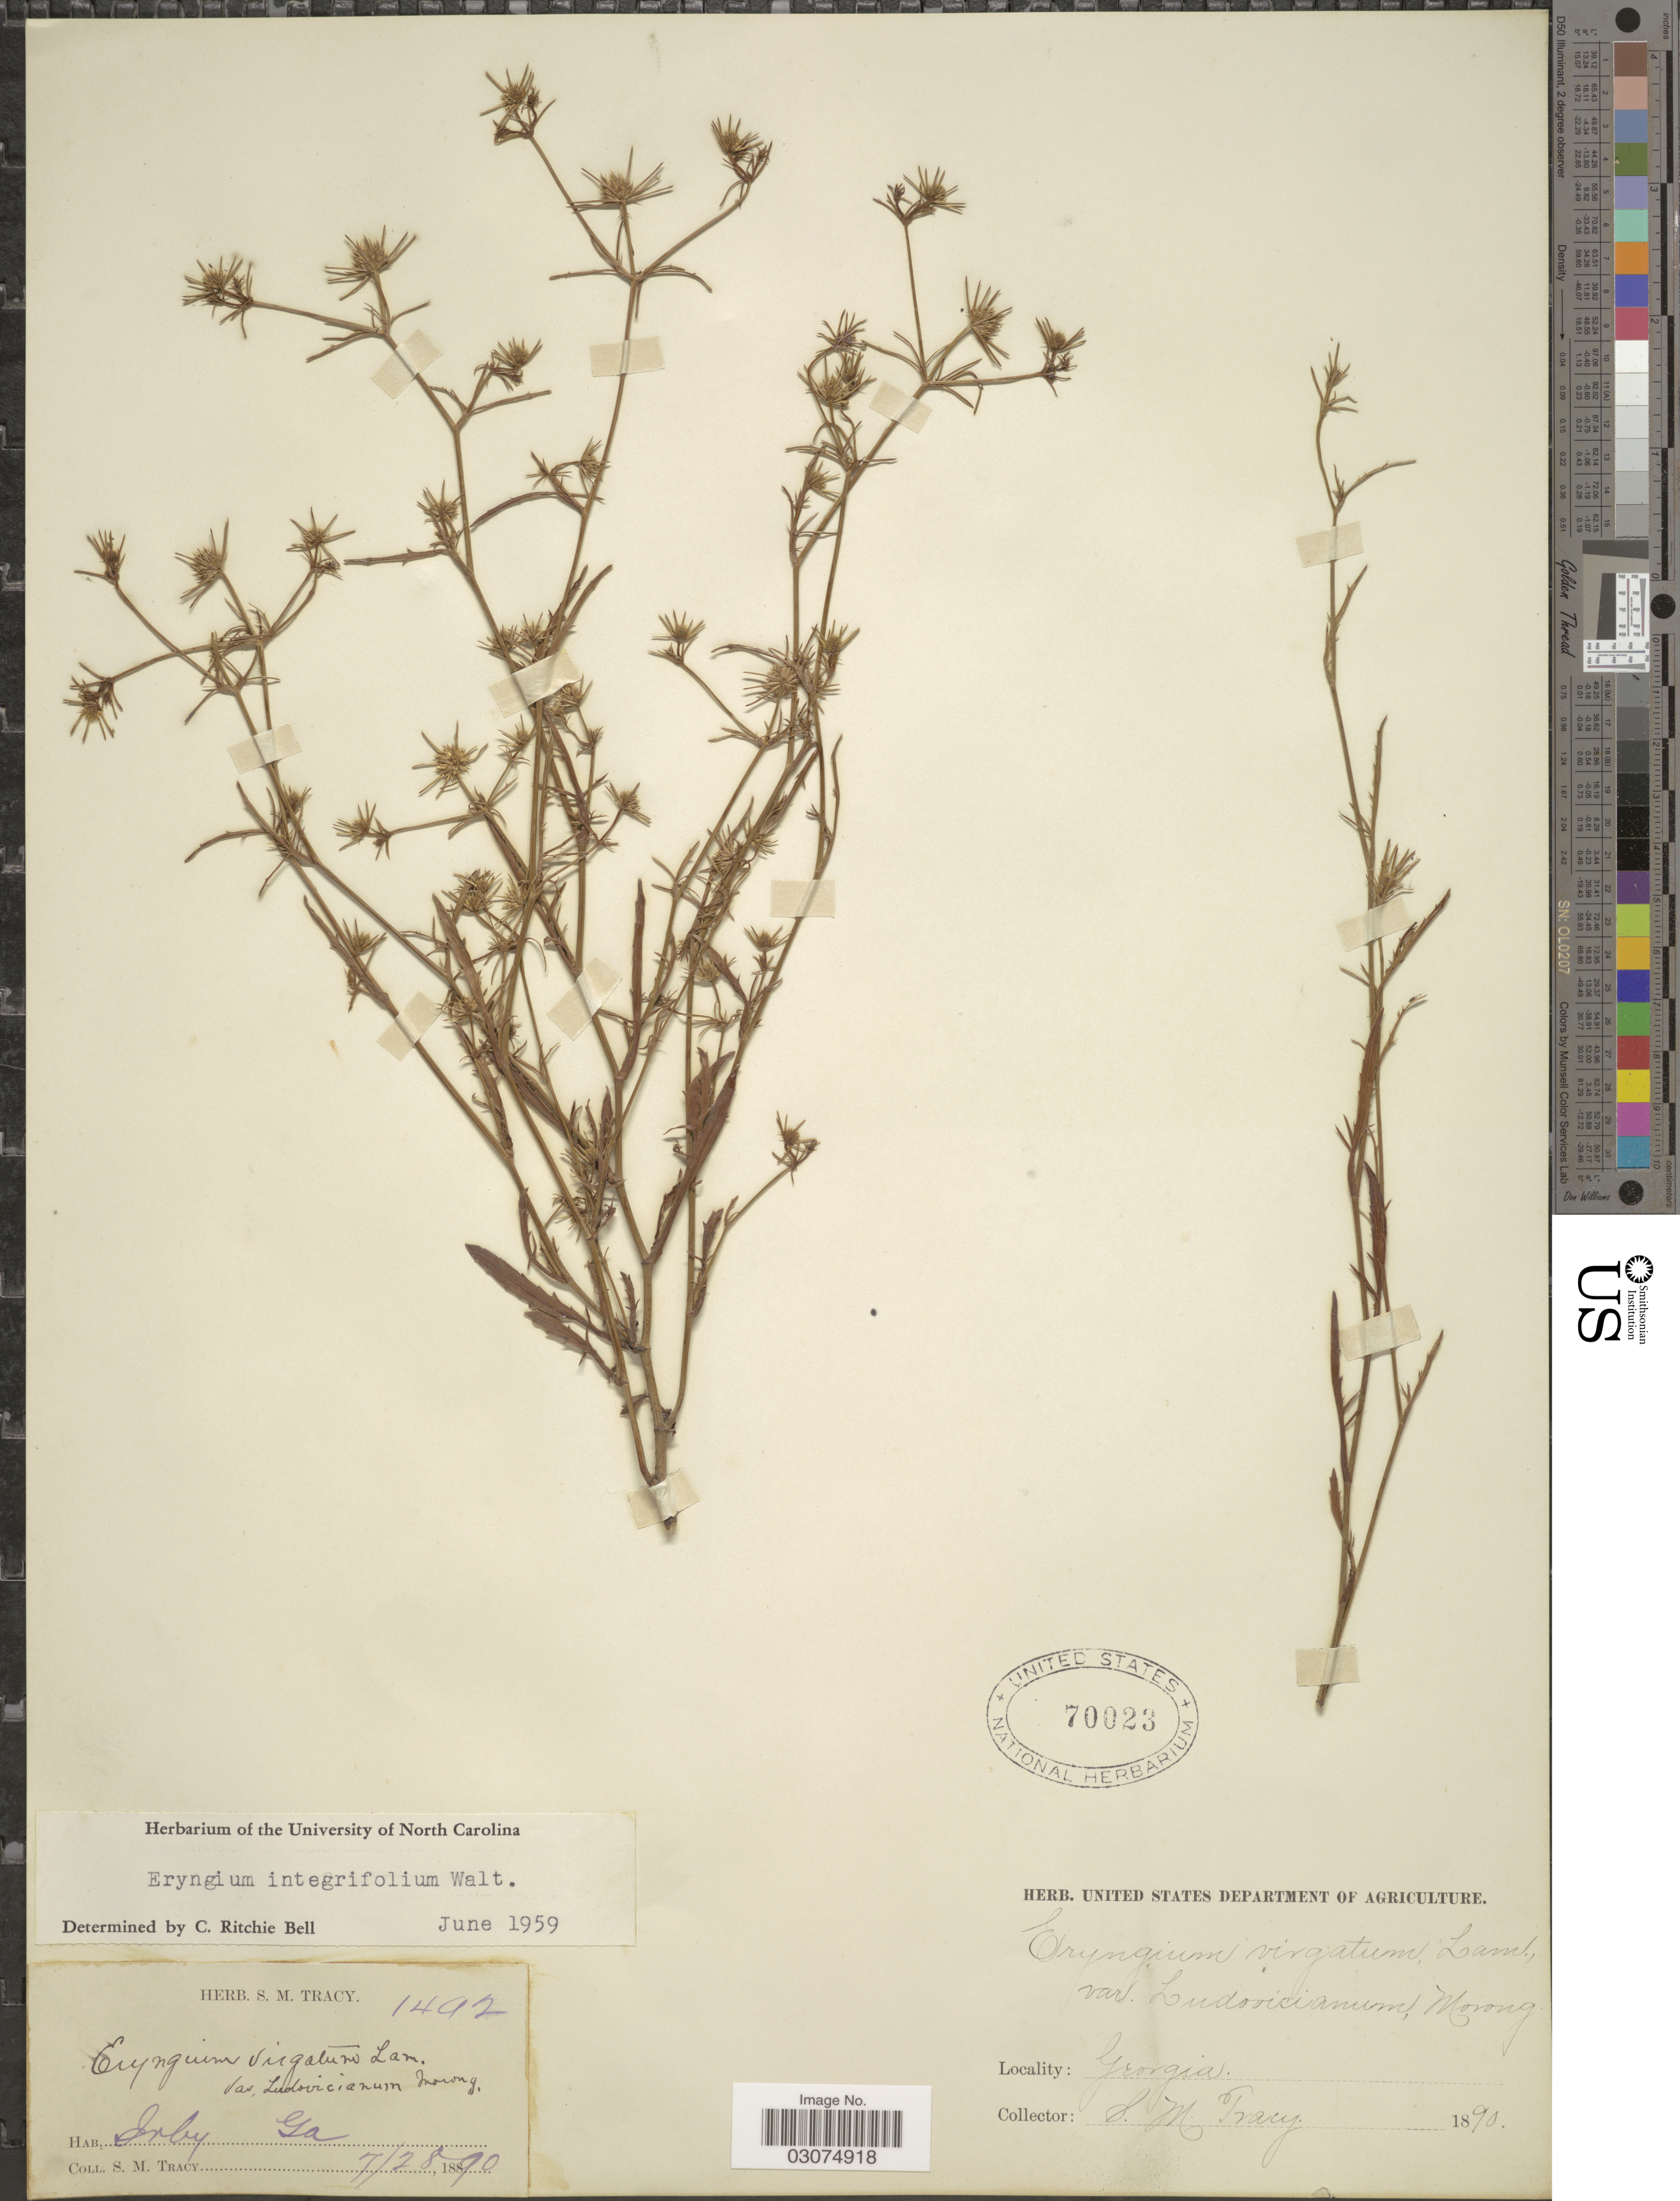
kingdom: Plantae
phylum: Tracheophyta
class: Magnoliopsida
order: Apiales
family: Apiaceae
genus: Eryngium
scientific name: Eryngium integrifolium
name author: Walter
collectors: S. M. Tracy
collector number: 1492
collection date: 1890-07-28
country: United States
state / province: Georgia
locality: Irby, Ga.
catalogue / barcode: US 70023